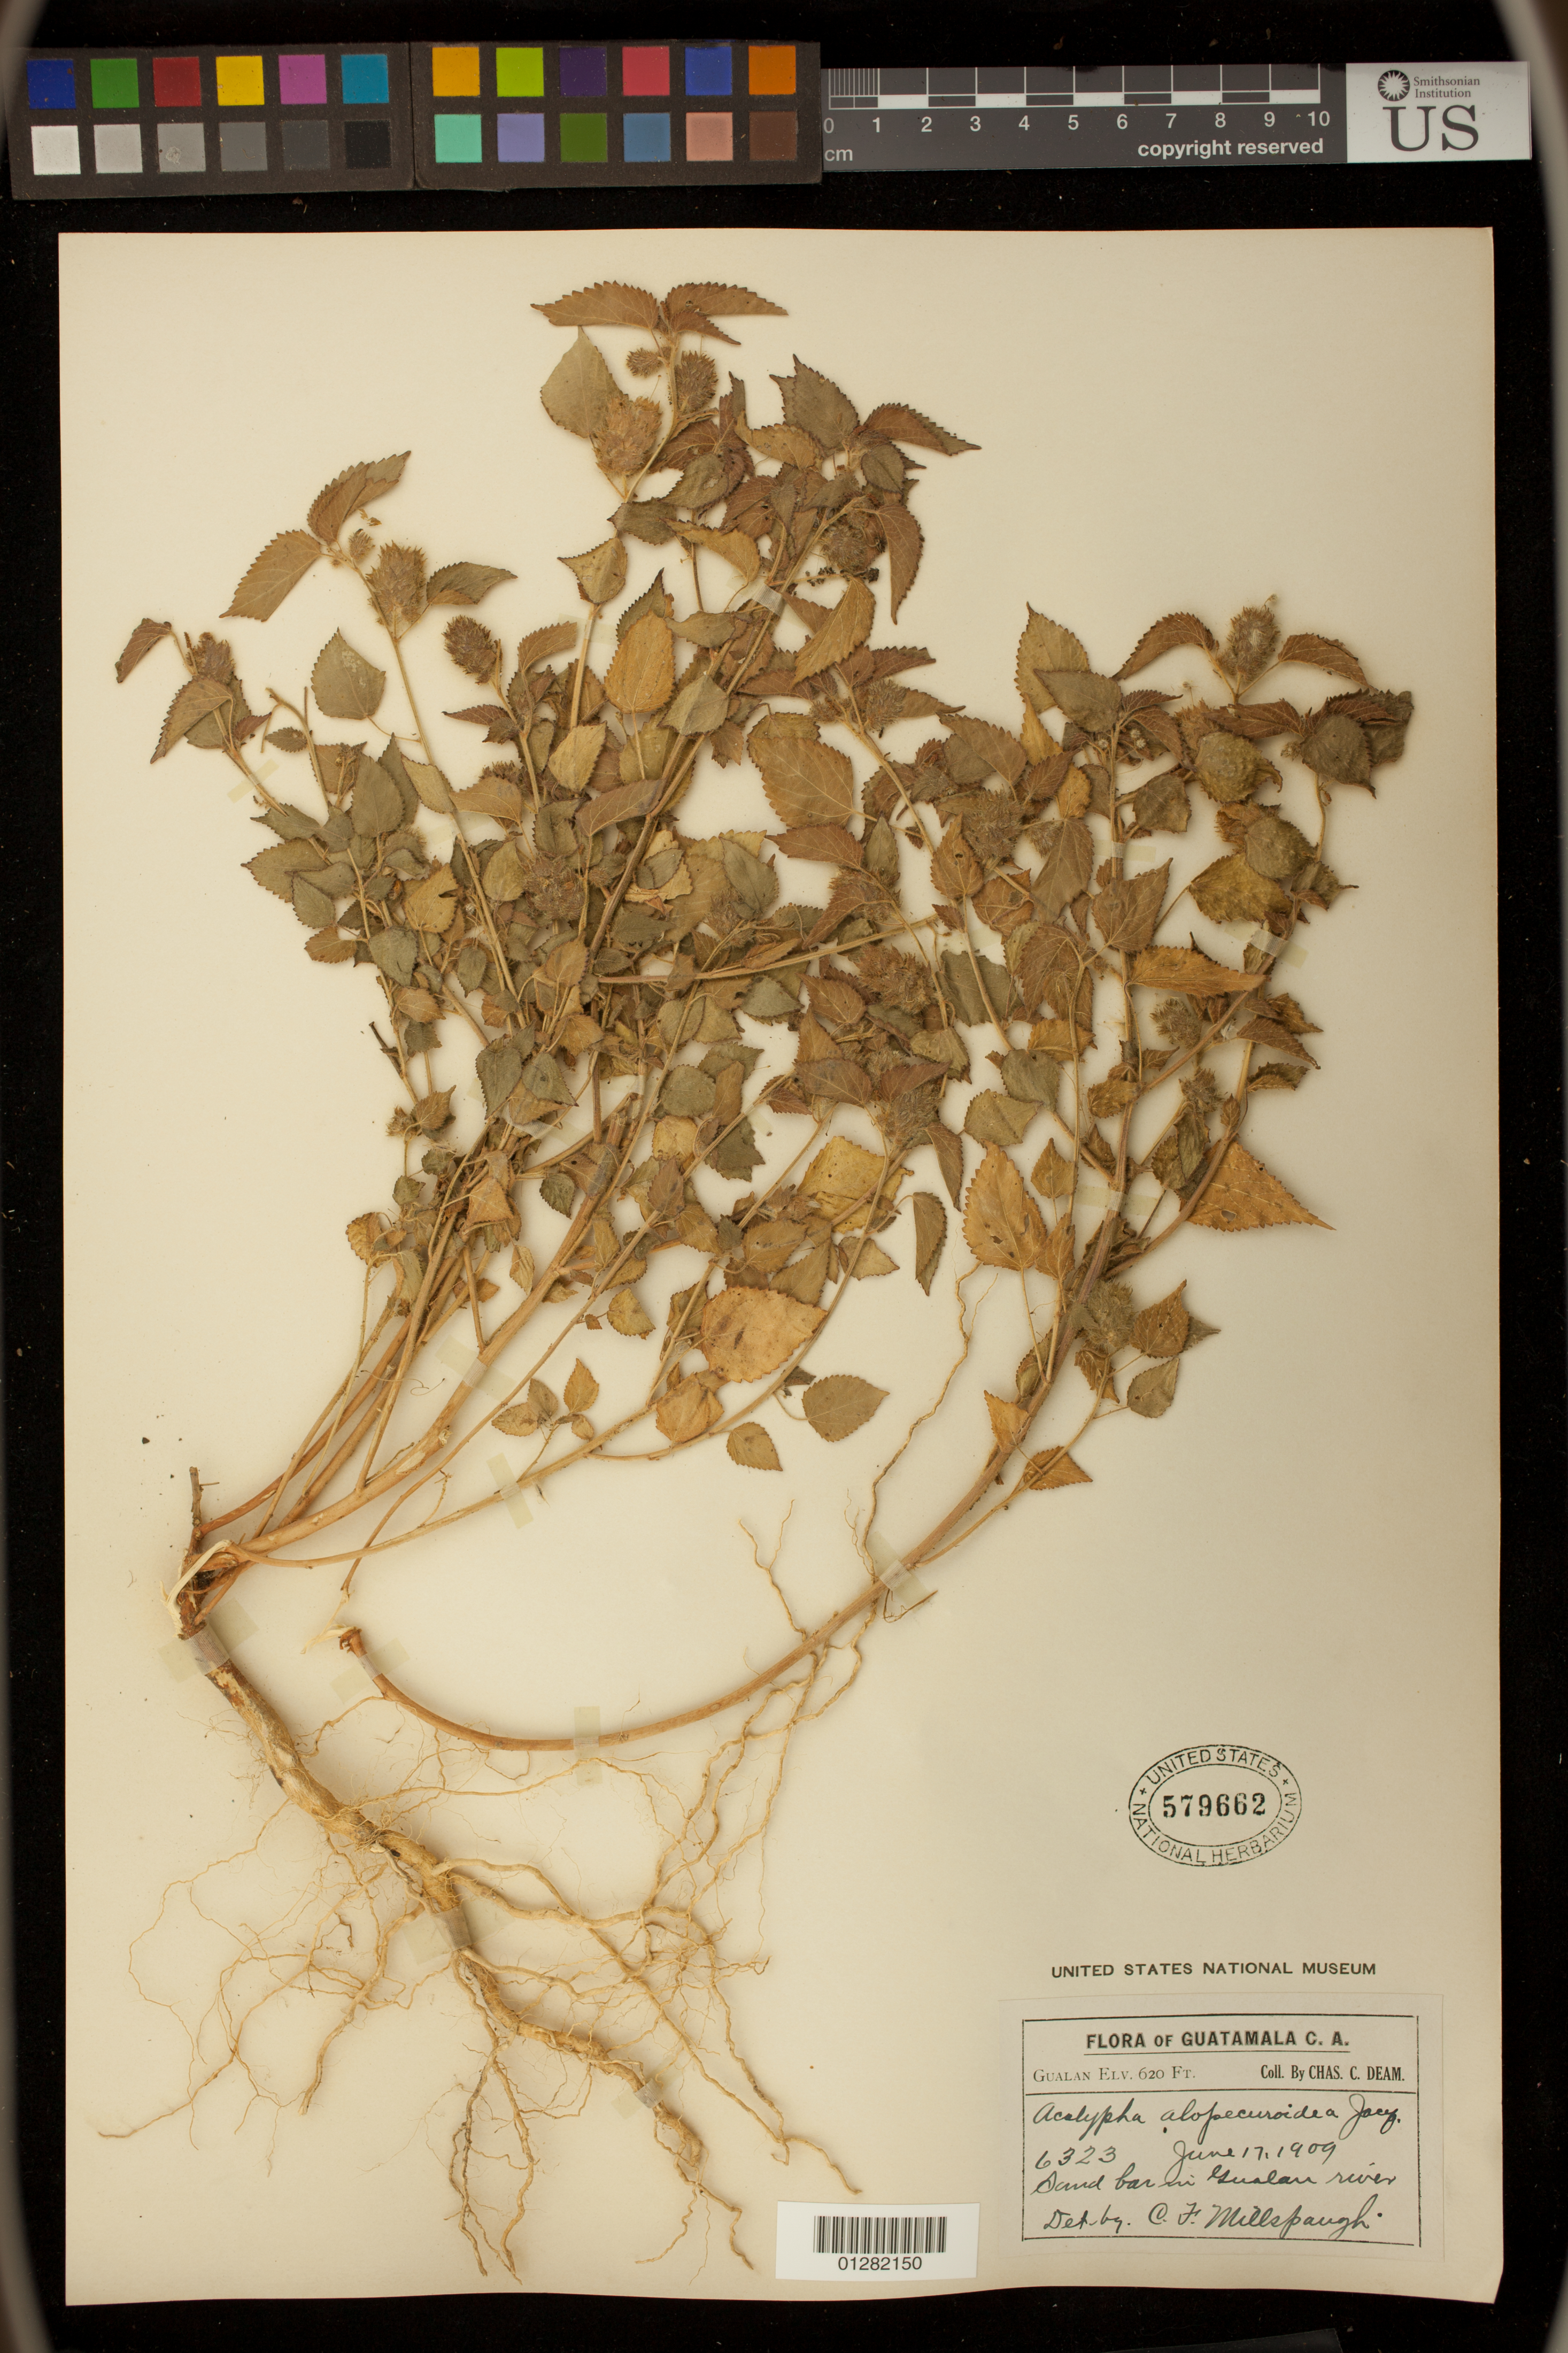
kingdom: Plantae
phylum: Tracheophyta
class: Magnoliopsida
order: Malpighiales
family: Euphorbiaceae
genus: Acalypha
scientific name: Acalypha arvensis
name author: Poepp.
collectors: C. C. Deam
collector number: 6323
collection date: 1909-06-17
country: Guatemala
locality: Sand bar in Gualan River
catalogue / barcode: US 579662